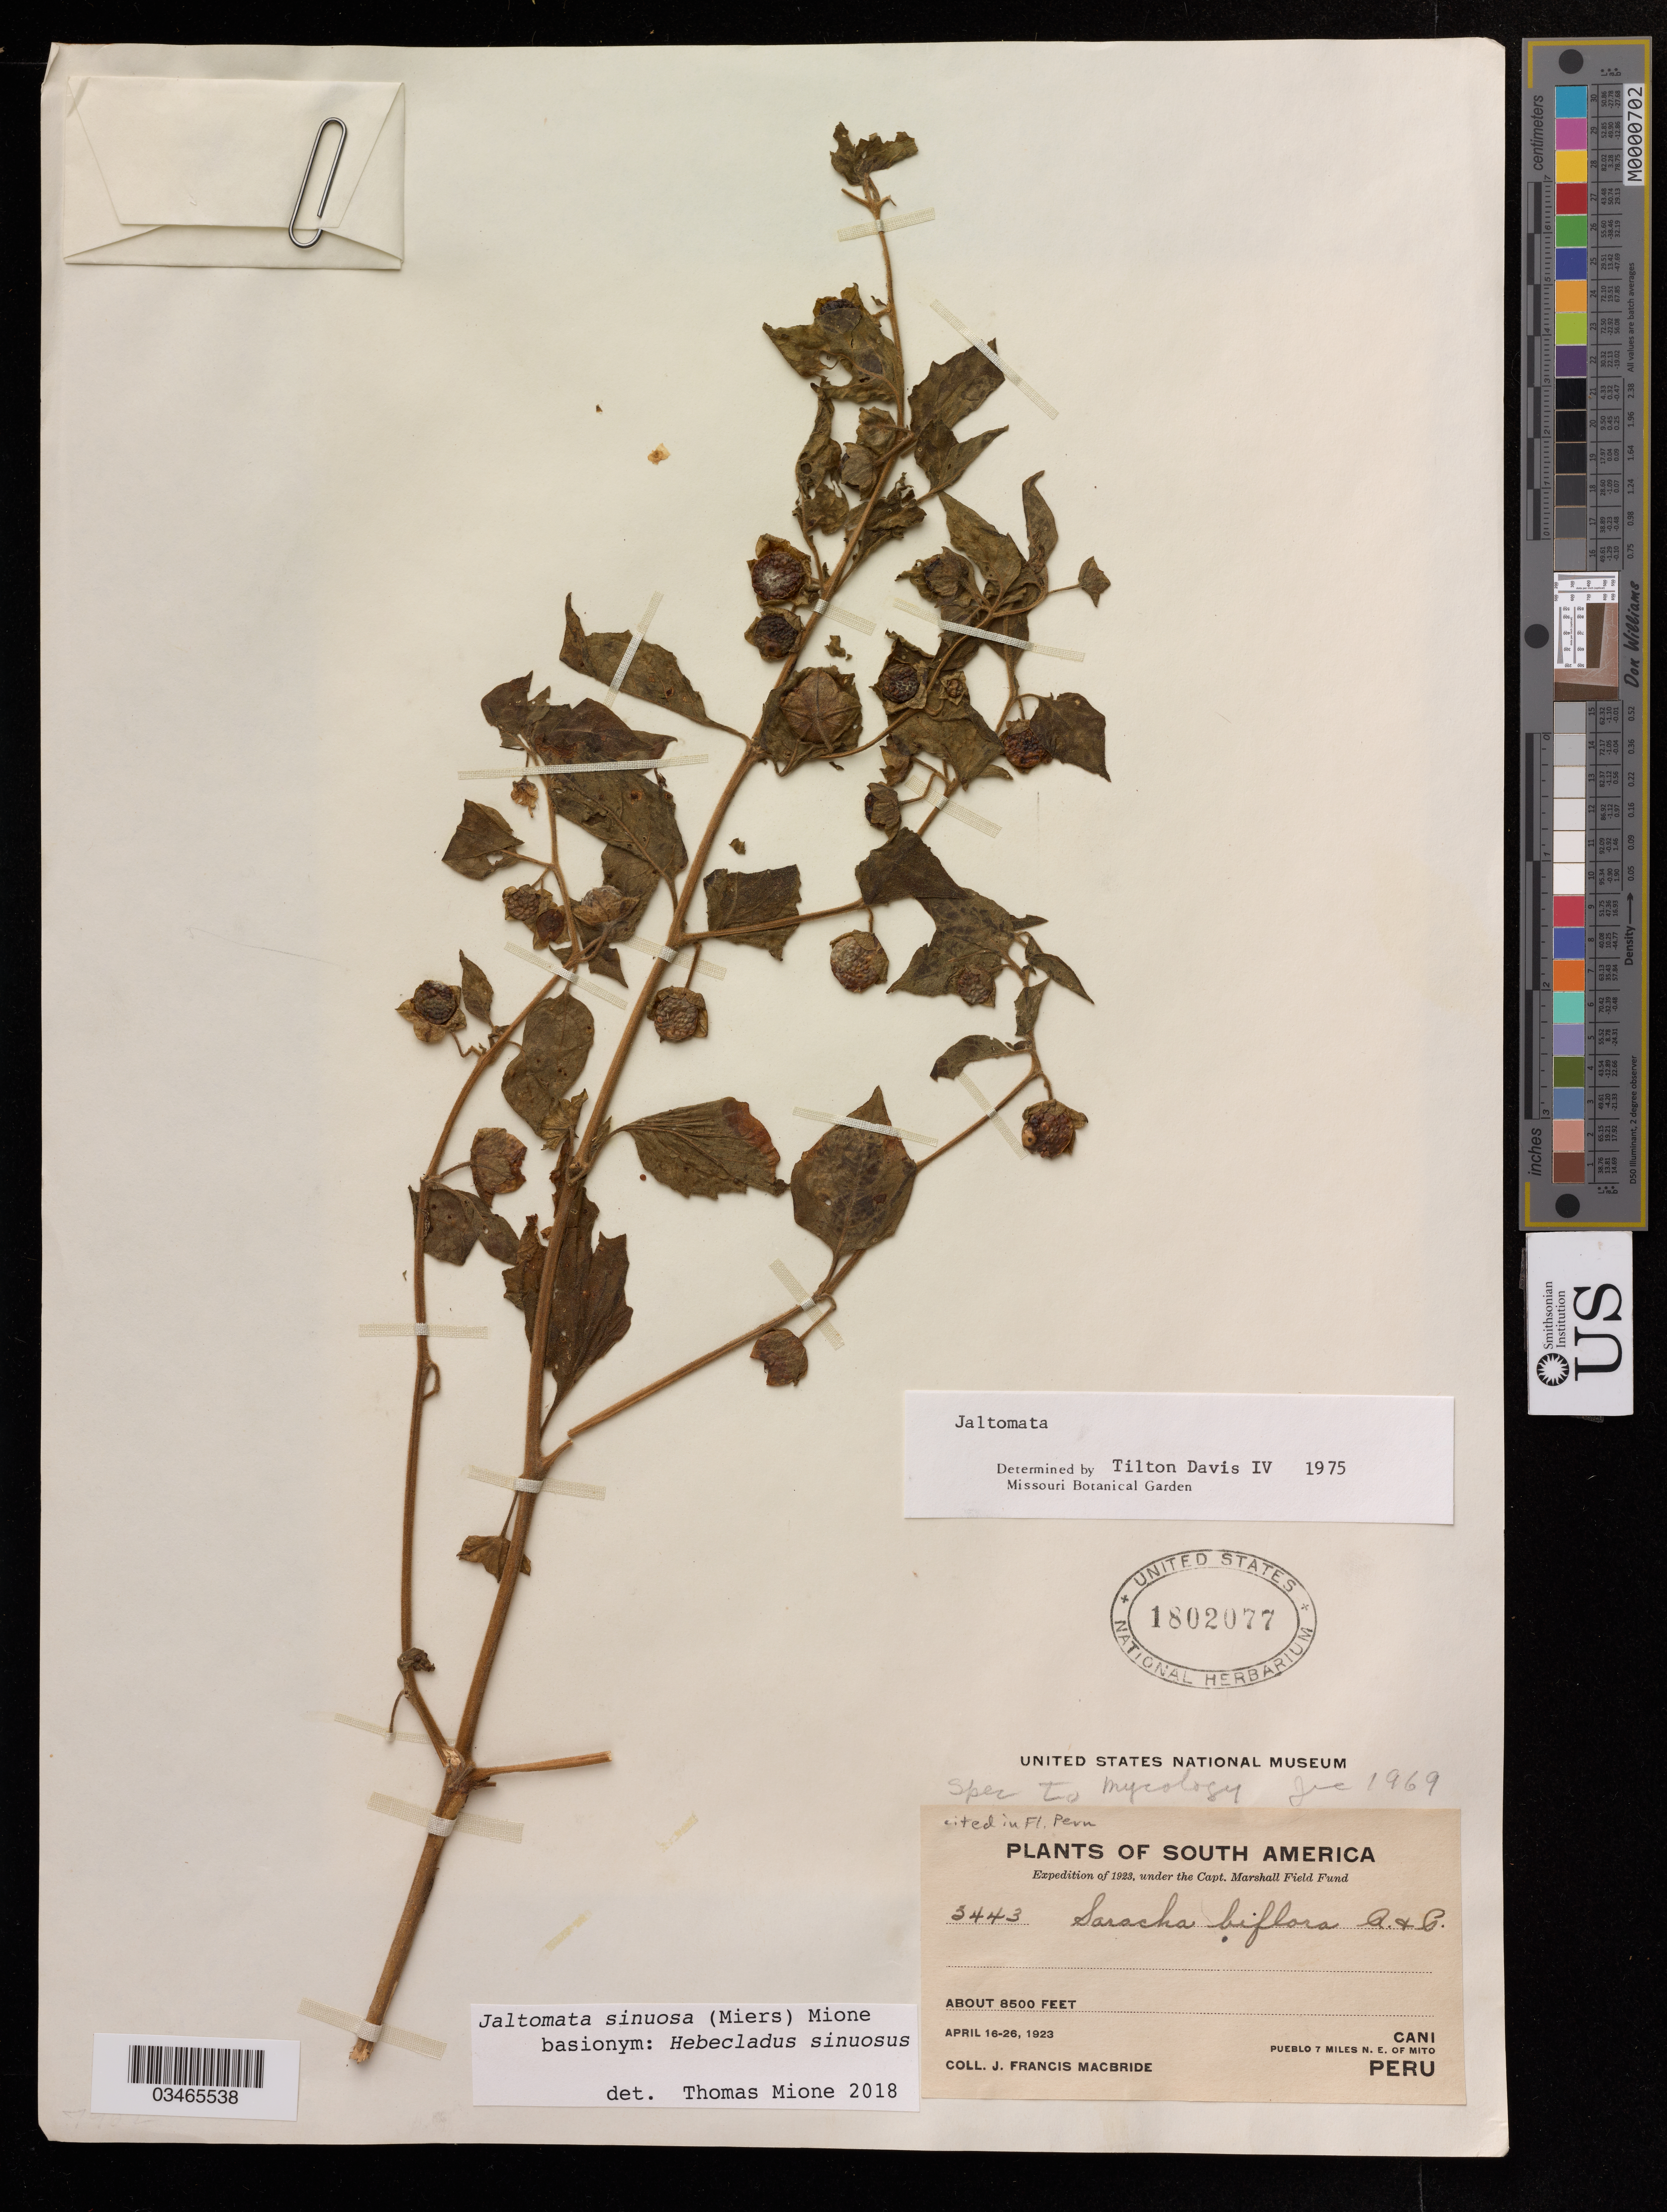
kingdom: Plantae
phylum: Tracheophyta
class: Magnoliopsida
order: Solanales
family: Solanaceae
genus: Jaltomata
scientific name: Jaltomata sinuosa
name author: (Miers) Mione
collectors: J. Macrbide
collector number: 3443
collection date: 1923-04-16/1923-04-26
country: Peru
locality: Cani. Pueblo 7 miles N. E. of Mito.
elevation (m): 2591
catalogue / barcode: US 1802077